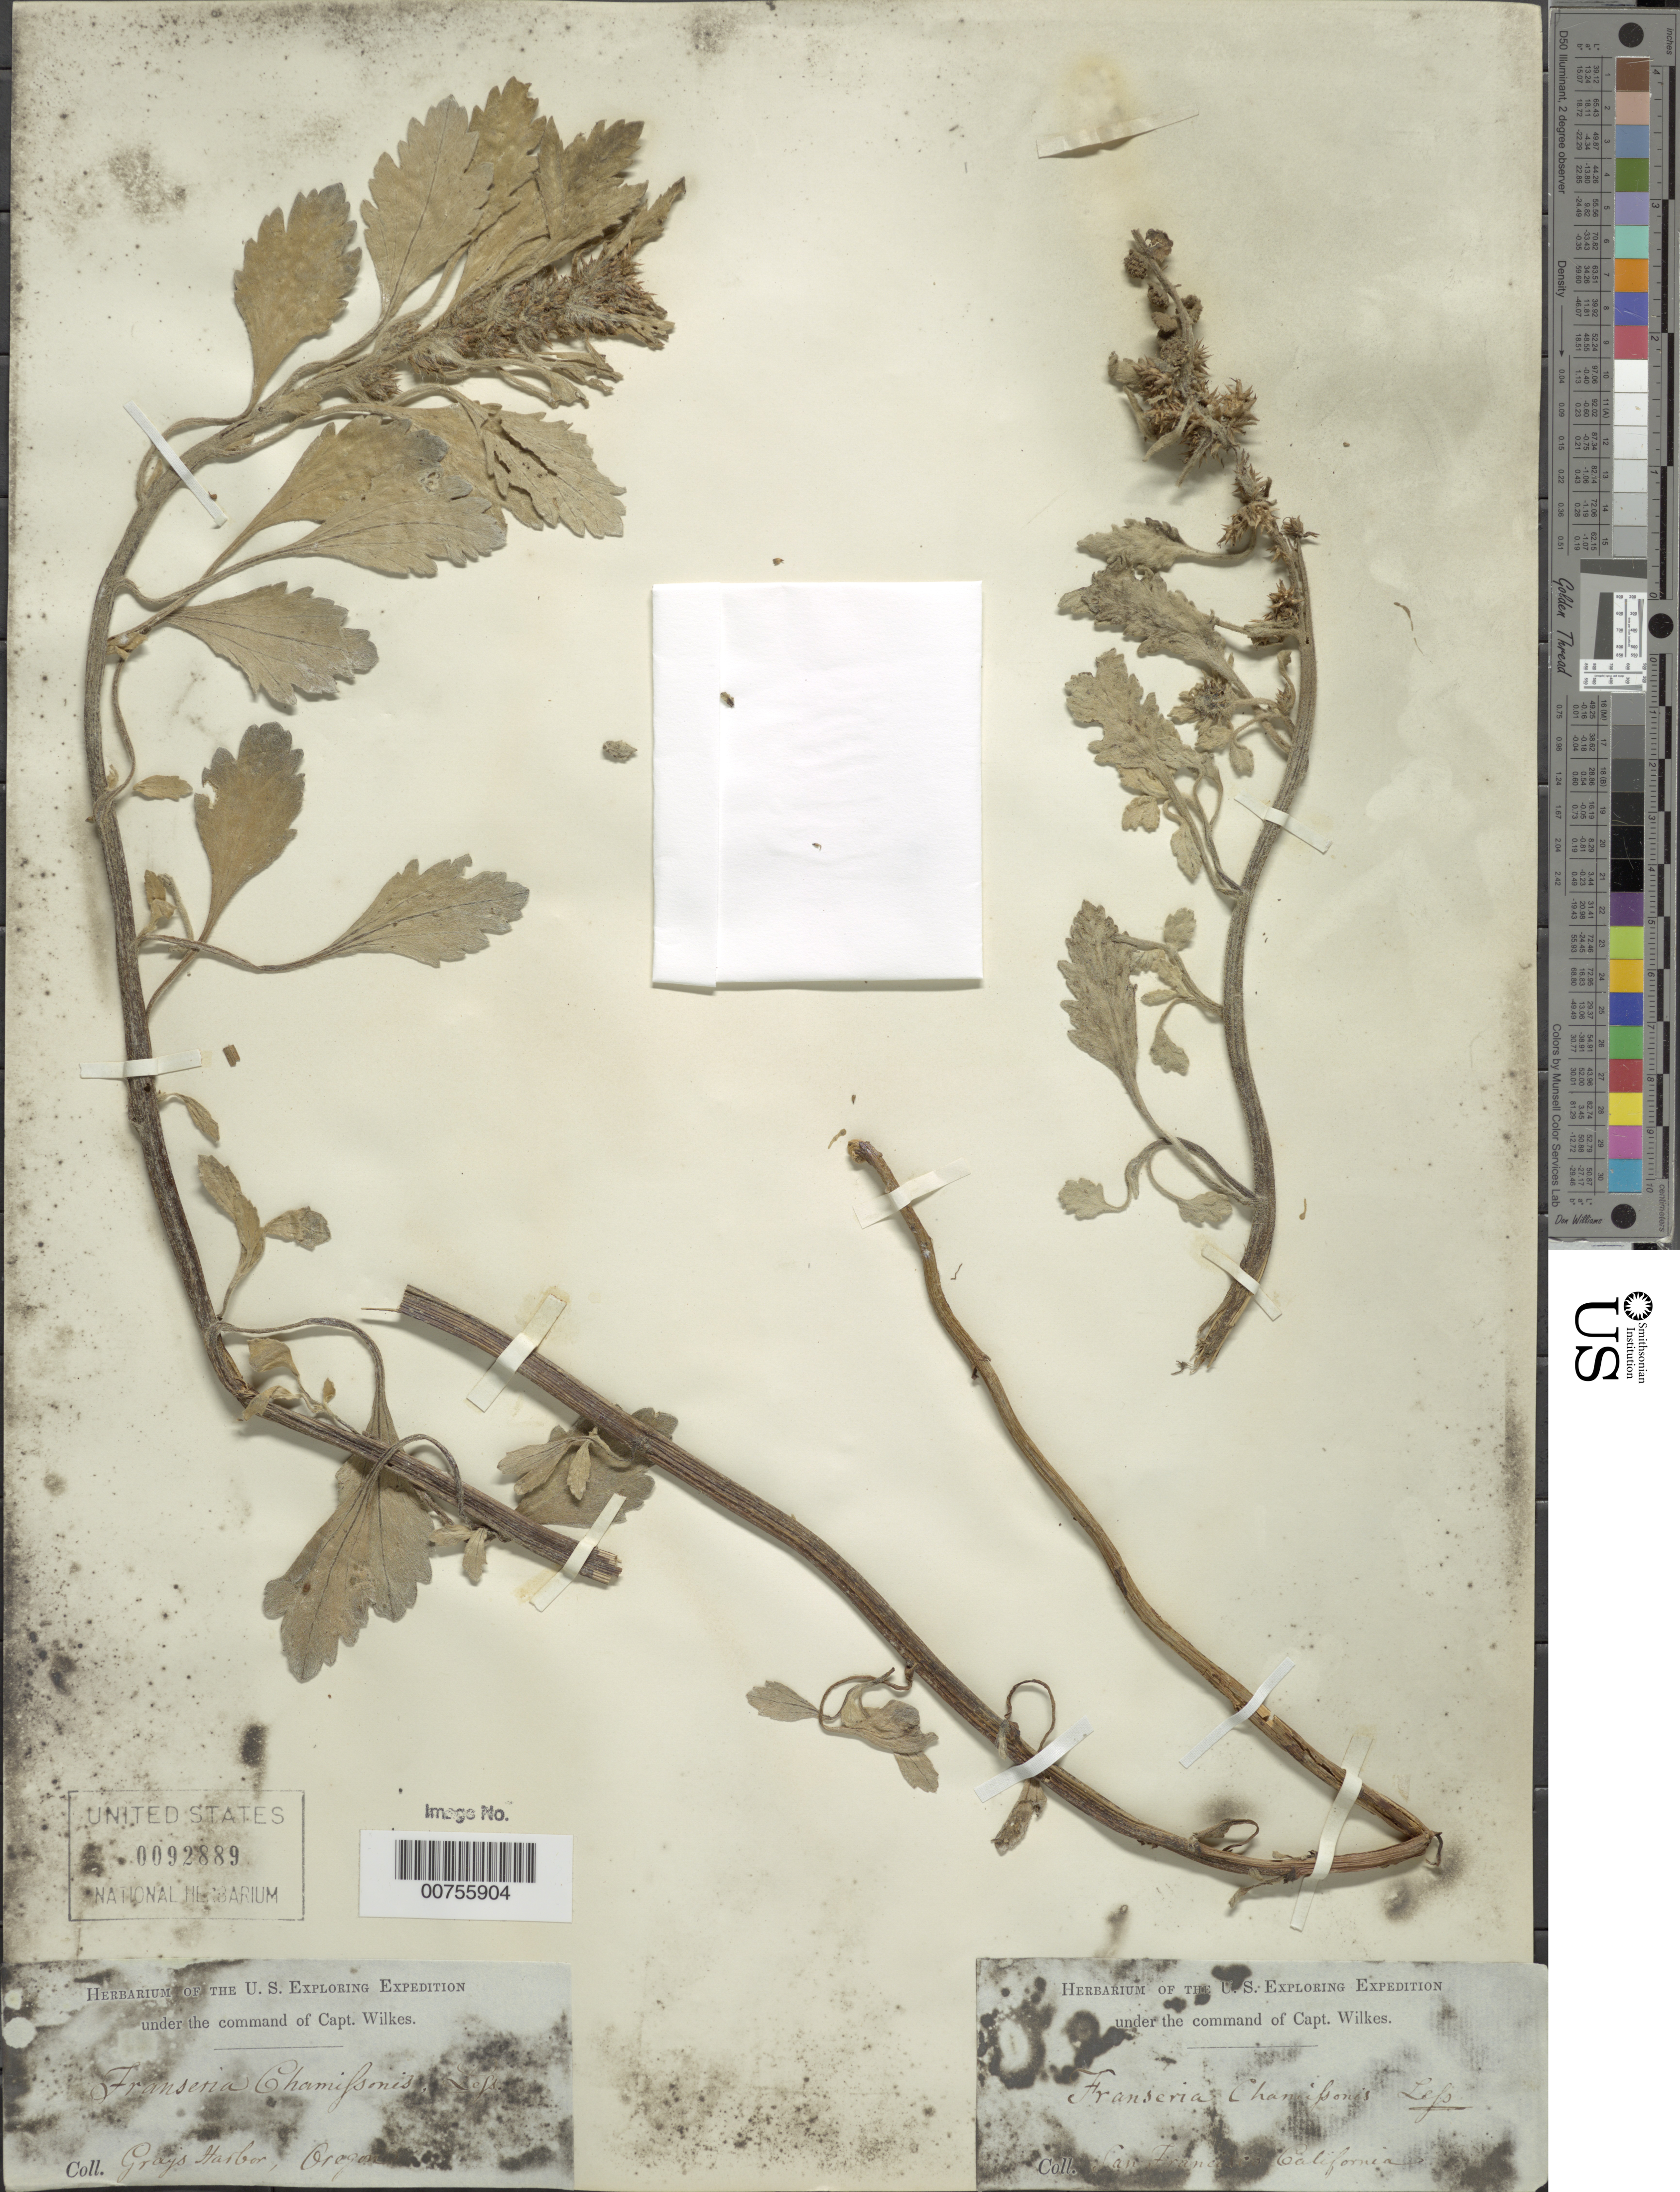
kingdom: Plantae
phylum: Tracheophyta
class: Magnoliopsida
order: Asterales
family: Asteraceae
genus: Franseria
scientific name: Franseria chamissonis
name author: Less.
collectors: Wilkes Explor. Exped.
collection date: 1838/1842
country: United States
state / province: California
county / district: San Francisco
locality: San Francisco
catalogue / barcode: US 92889